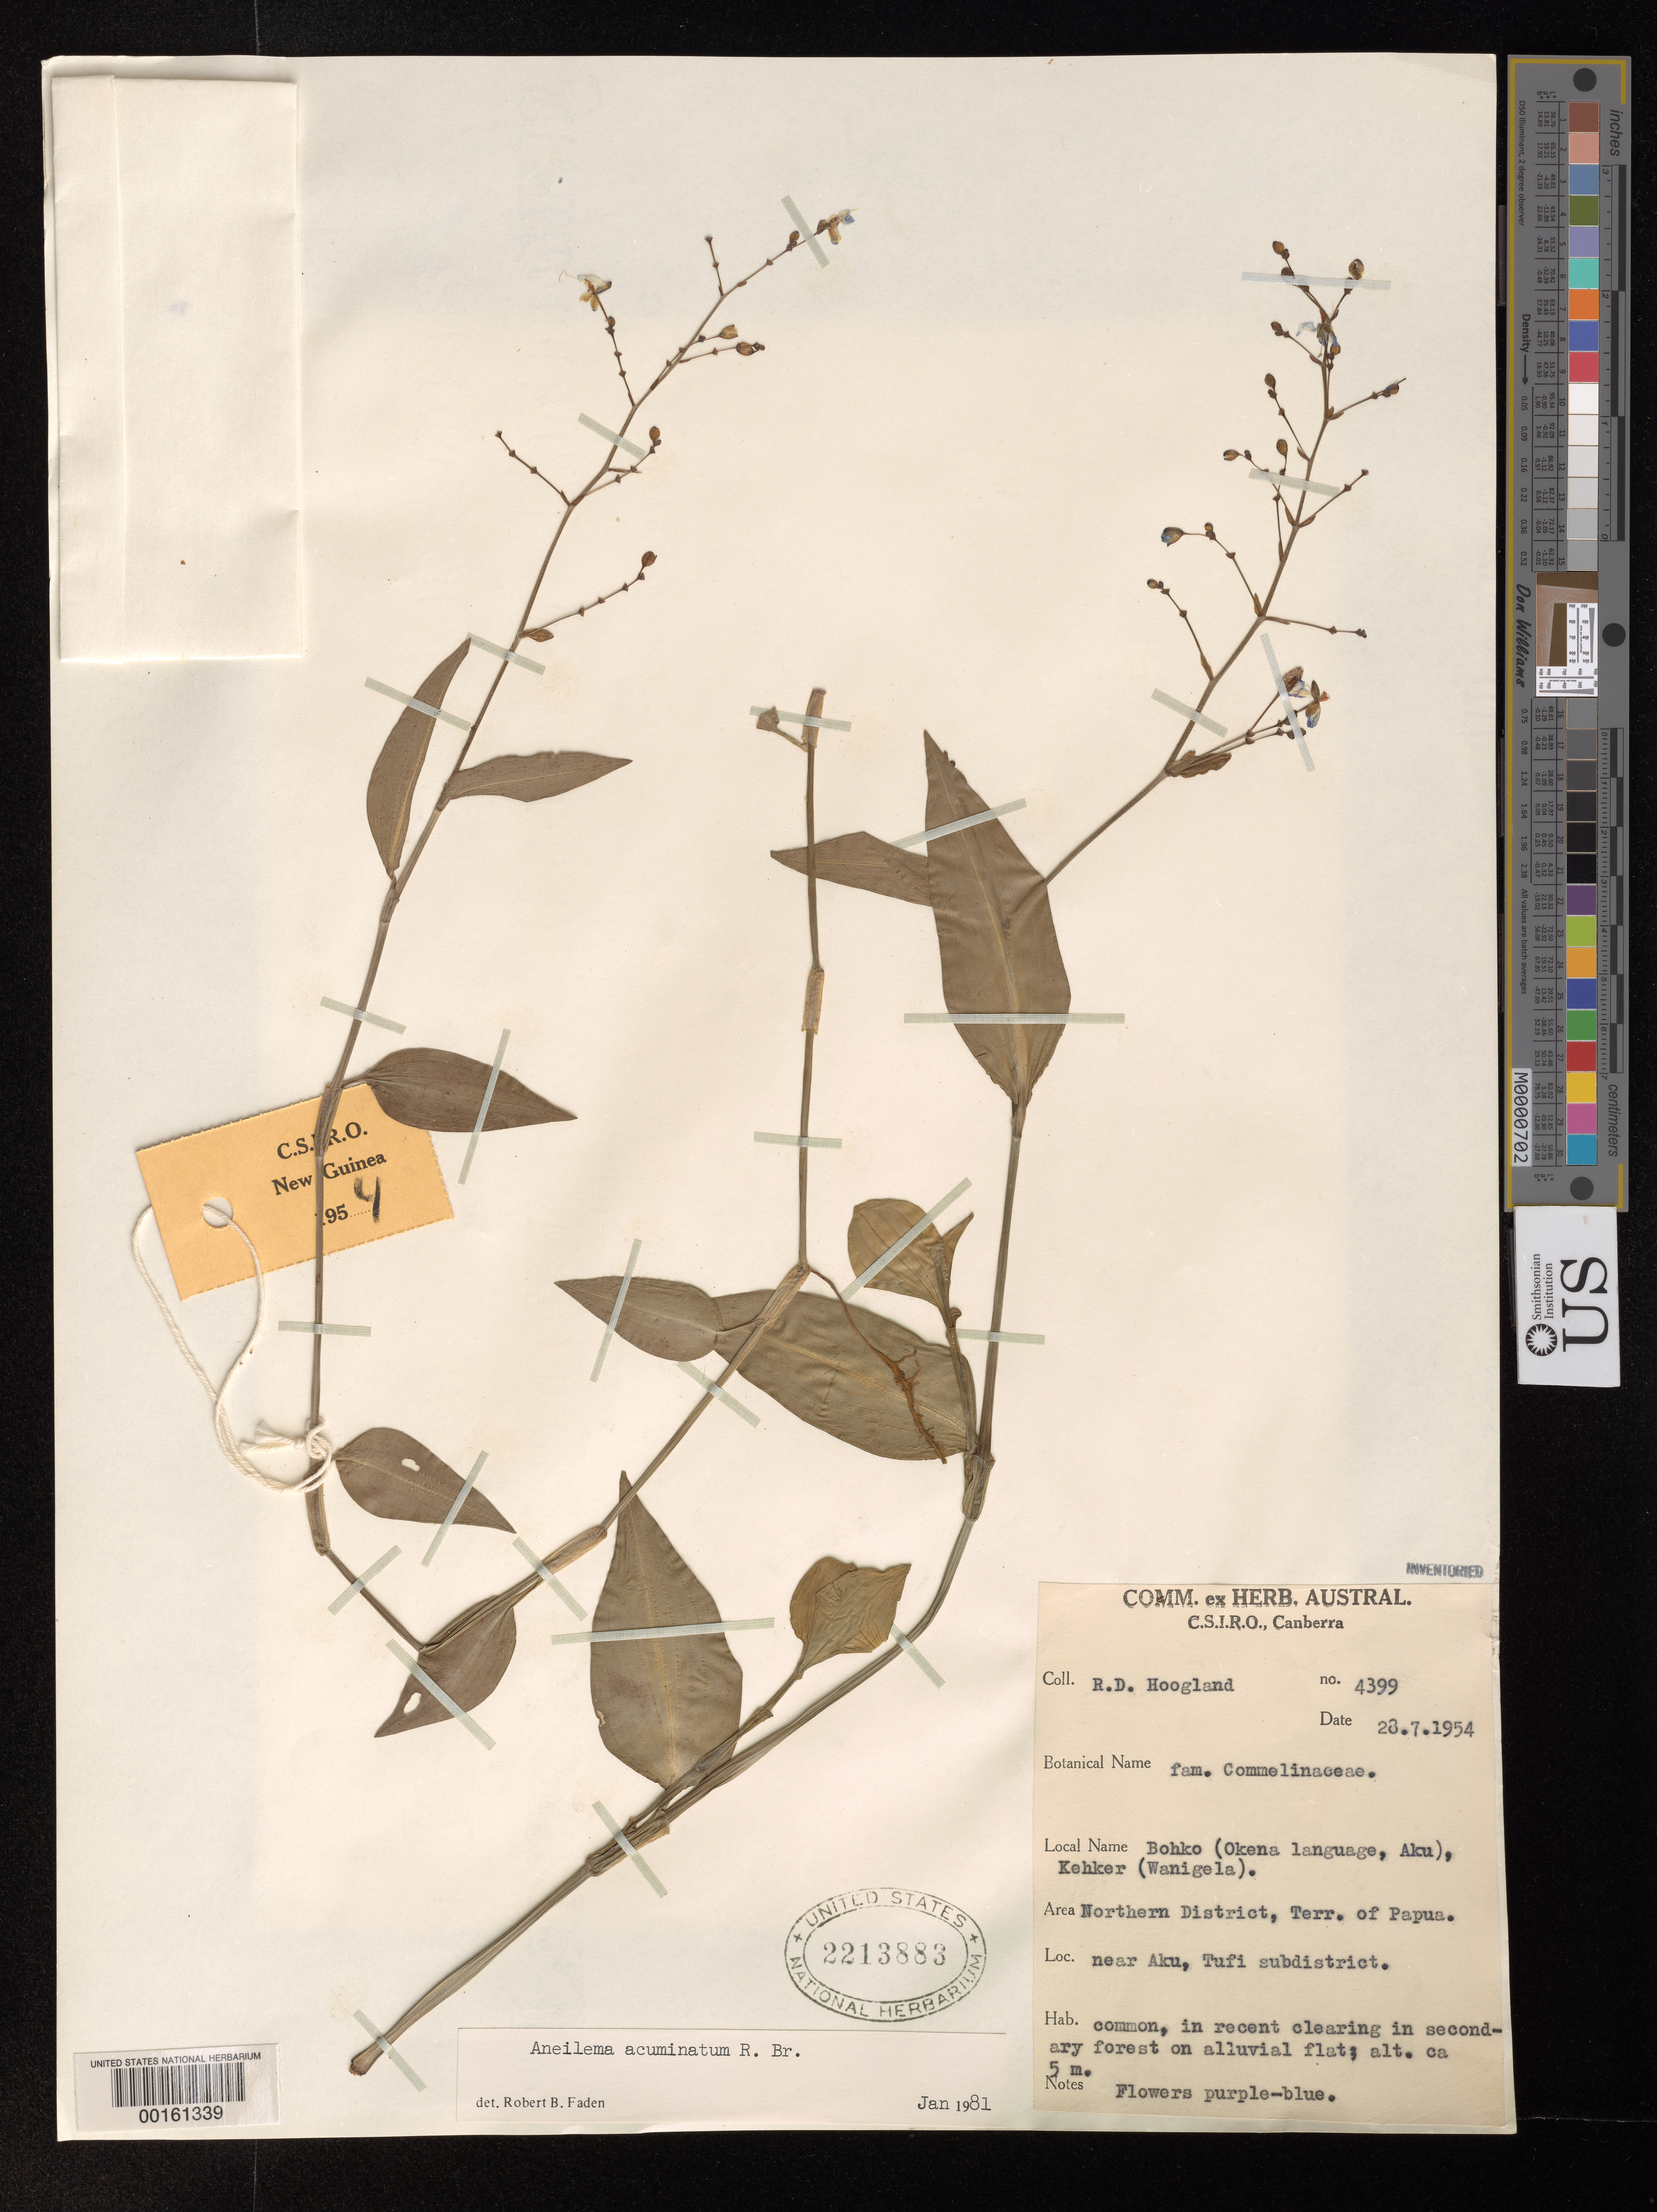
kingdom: Plantae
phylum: Tracheophyta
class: Liliopsida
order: Commelinales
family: Commelinaceae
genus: Aneilema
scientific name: Aneilema acuminatum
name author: R. Br.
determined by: Faden, Robert B., (US), Smithsonian Institution - National Museum of Natural History (UNITED STATES)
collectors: R. D. Hoogland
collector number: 4399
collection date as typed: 28 Jul 1954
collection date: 1954-07-28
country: Papua New Guinea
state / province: Northern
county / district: Tufi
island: New Guinea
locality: Near aku, tufi subdistrict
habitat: Clearing in secondary forest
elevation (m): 5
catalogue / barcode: US 2213883